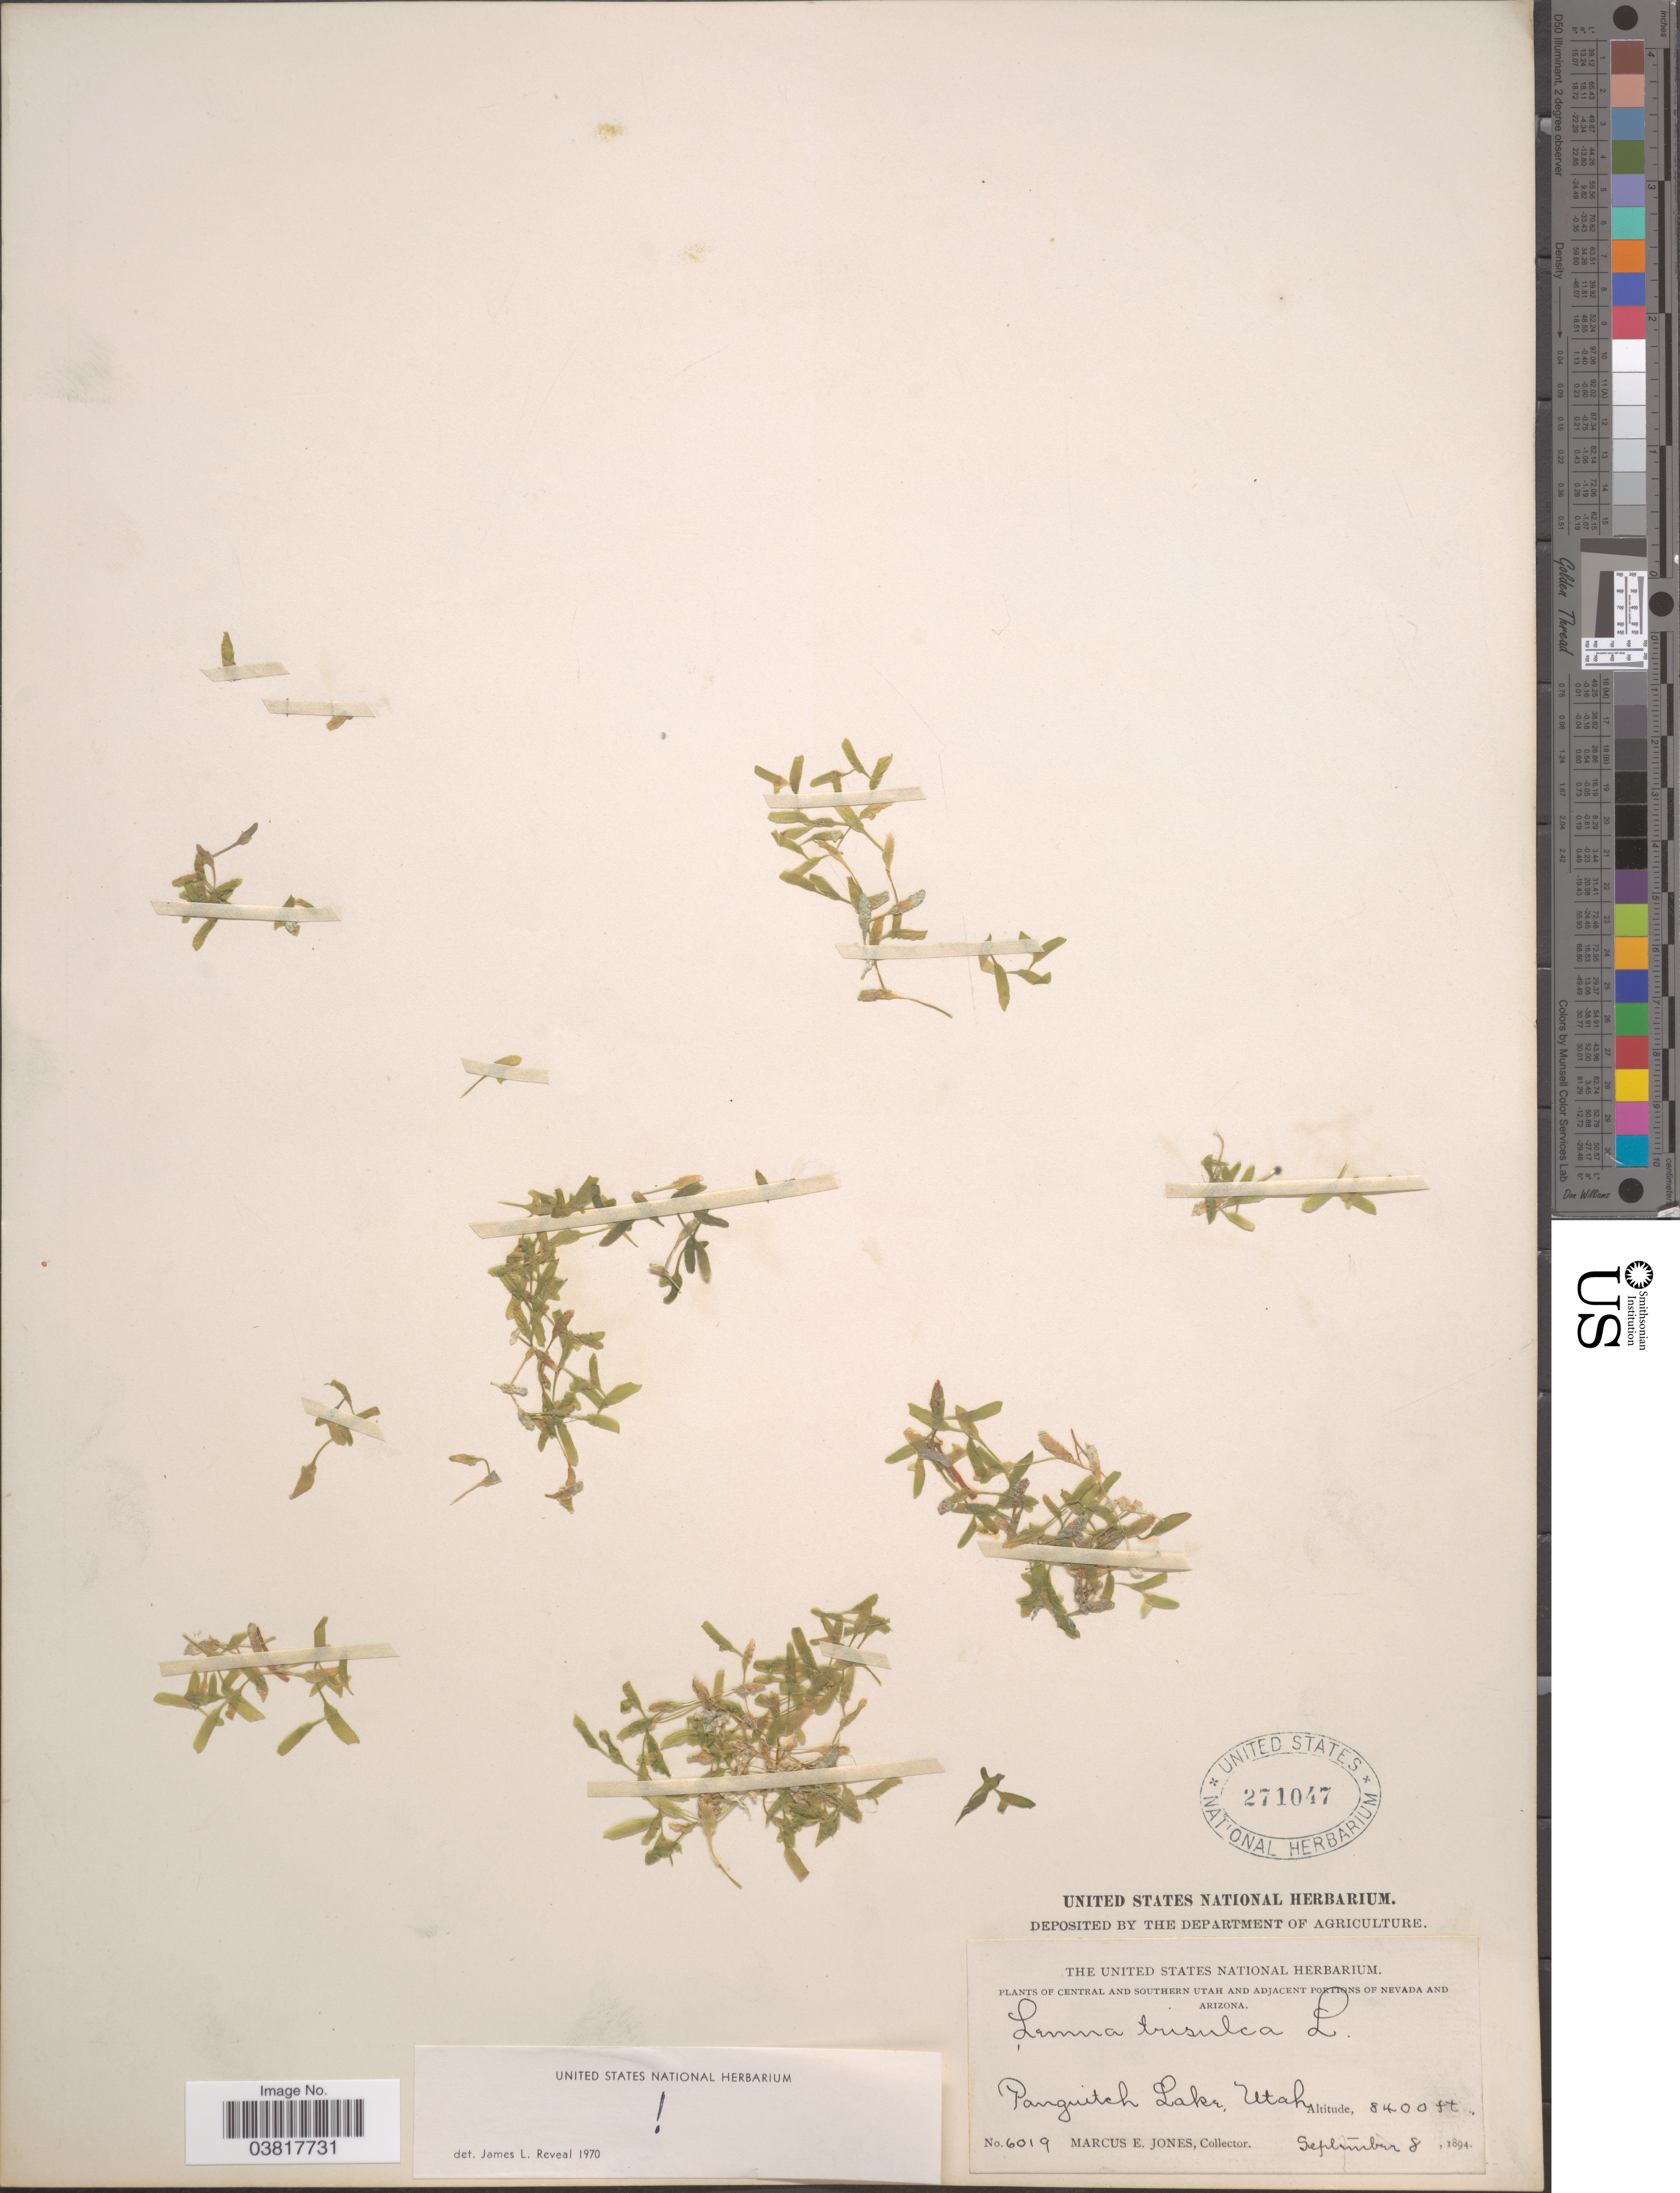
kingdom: Plantae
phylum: Tracheophyta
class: Liliopsida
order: Alismatales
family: Araceae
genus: Lemna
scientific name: Lemna trisulca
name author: L.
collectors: M. E. Jones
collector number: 6019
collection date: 1894-09-08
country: United States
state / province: Utah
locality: Central and Southern Utah. Panguitch Lake.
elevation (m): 2560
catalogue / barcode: US 271047